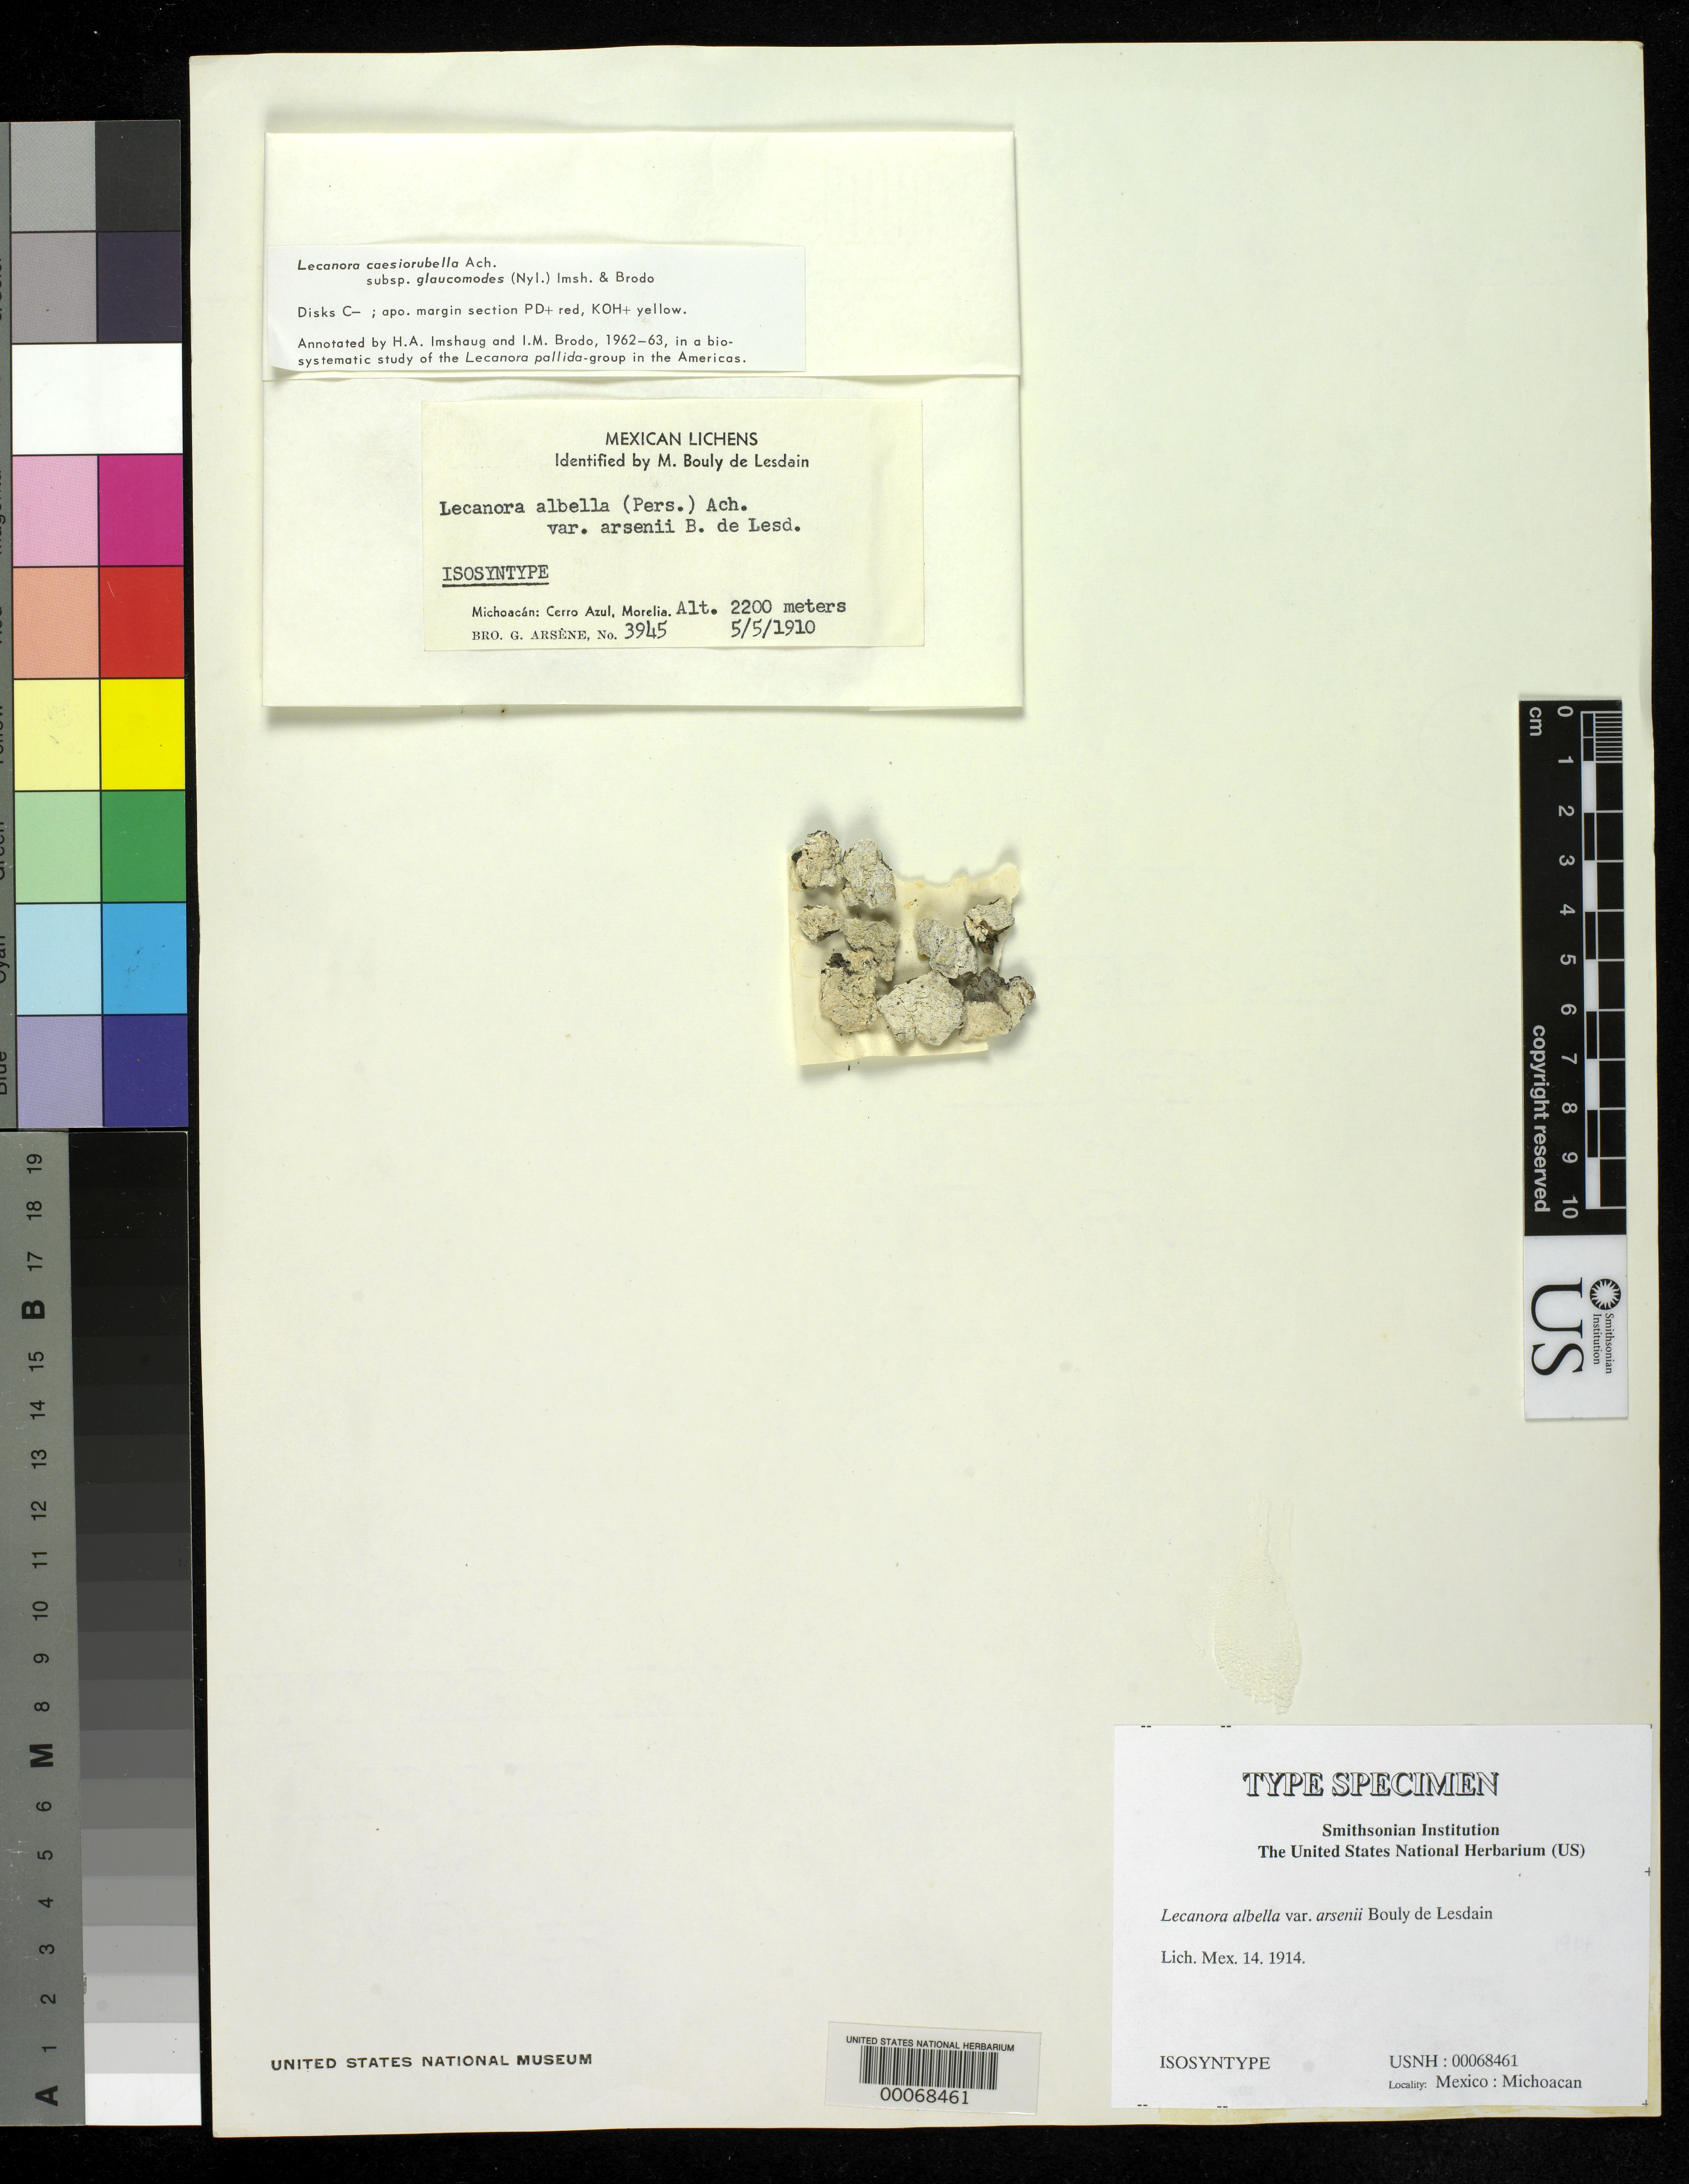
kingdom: Fungi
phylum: Ascomycota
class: Lecanoromycetes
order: Lecanorales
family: Lecanoraceae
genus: Lecanora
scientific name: Lecanora albella var. arsenii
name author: B. de Lesd.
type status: Isosyntype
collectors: Bro. G. Arsène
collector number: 3945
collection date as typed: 05 May 1910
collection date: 1910-05-05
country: Mexico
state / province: Michoacán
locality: Cerro Azul; Morelia.